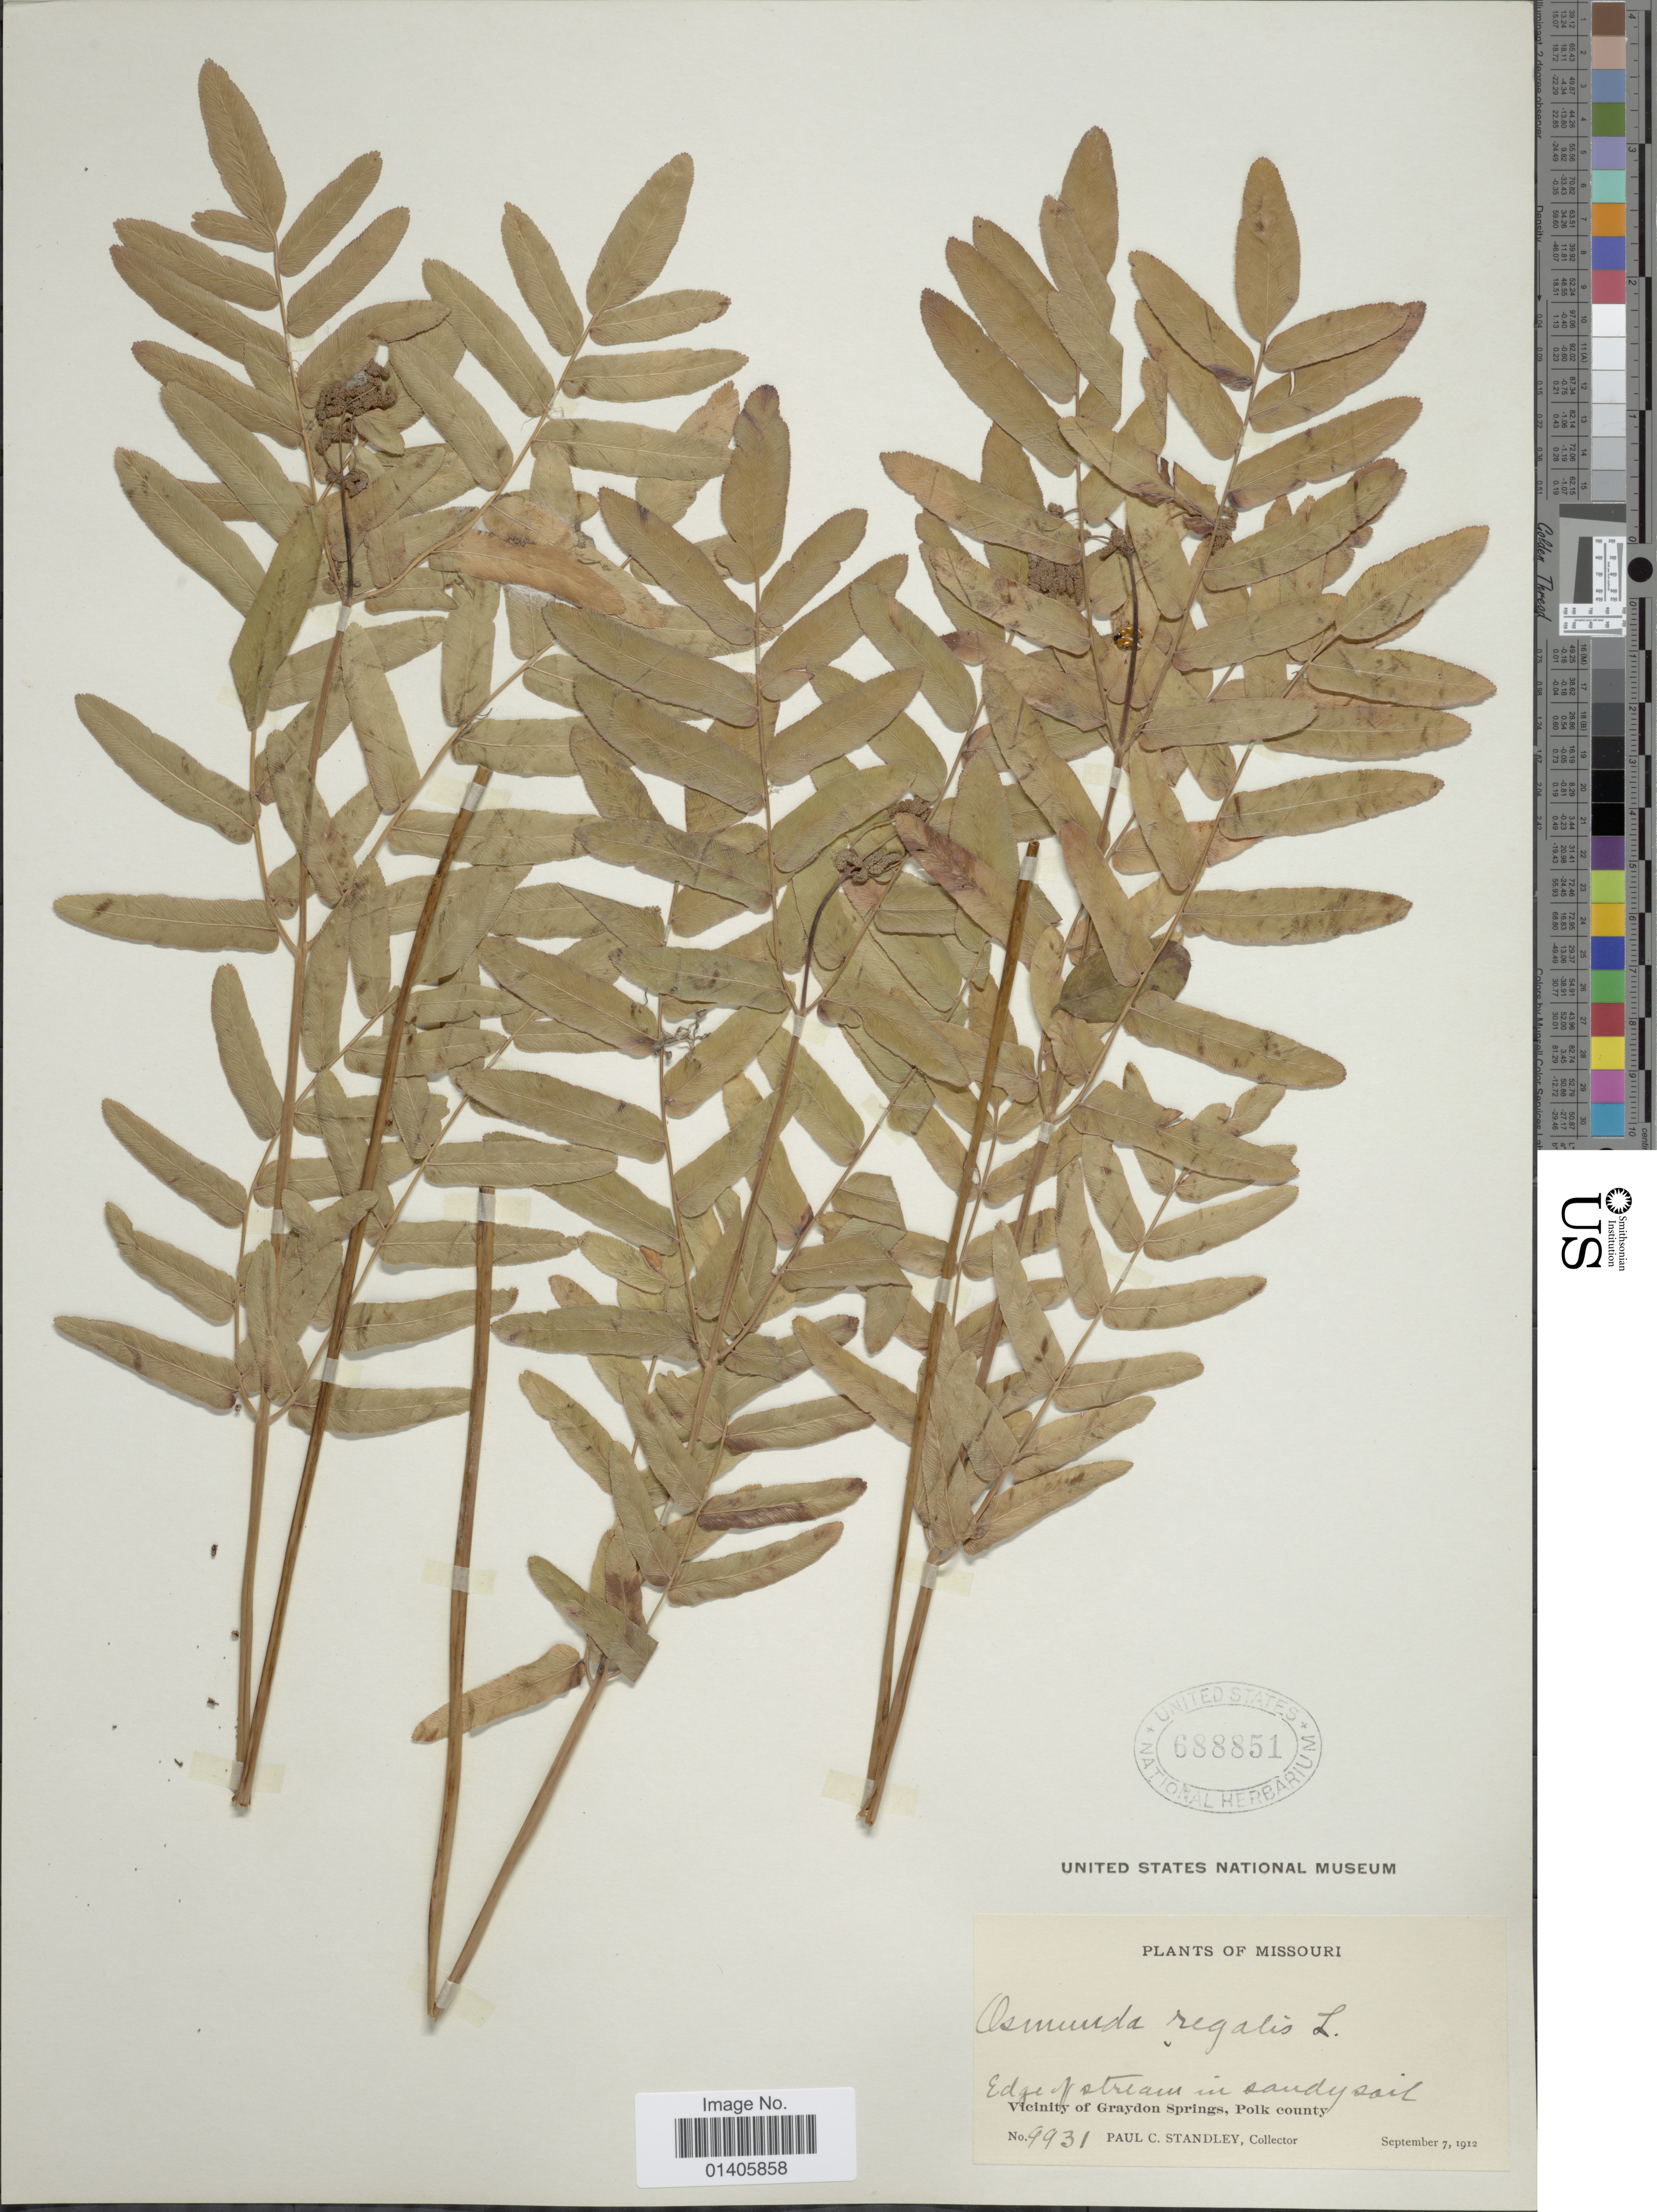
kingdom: Plantae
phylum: Tracheophyta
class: Polypodiopsida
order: Osmundales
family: Osmundaceae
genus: Osmunda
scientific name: Osmunda regalis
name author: L.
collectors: P. C. Standley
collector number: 9931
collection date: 1912-09-07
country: United States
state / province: Missouri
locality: Edge of stream in sady soil, Vicinity of Graydon Springs, Polk County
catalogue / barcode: US 688851